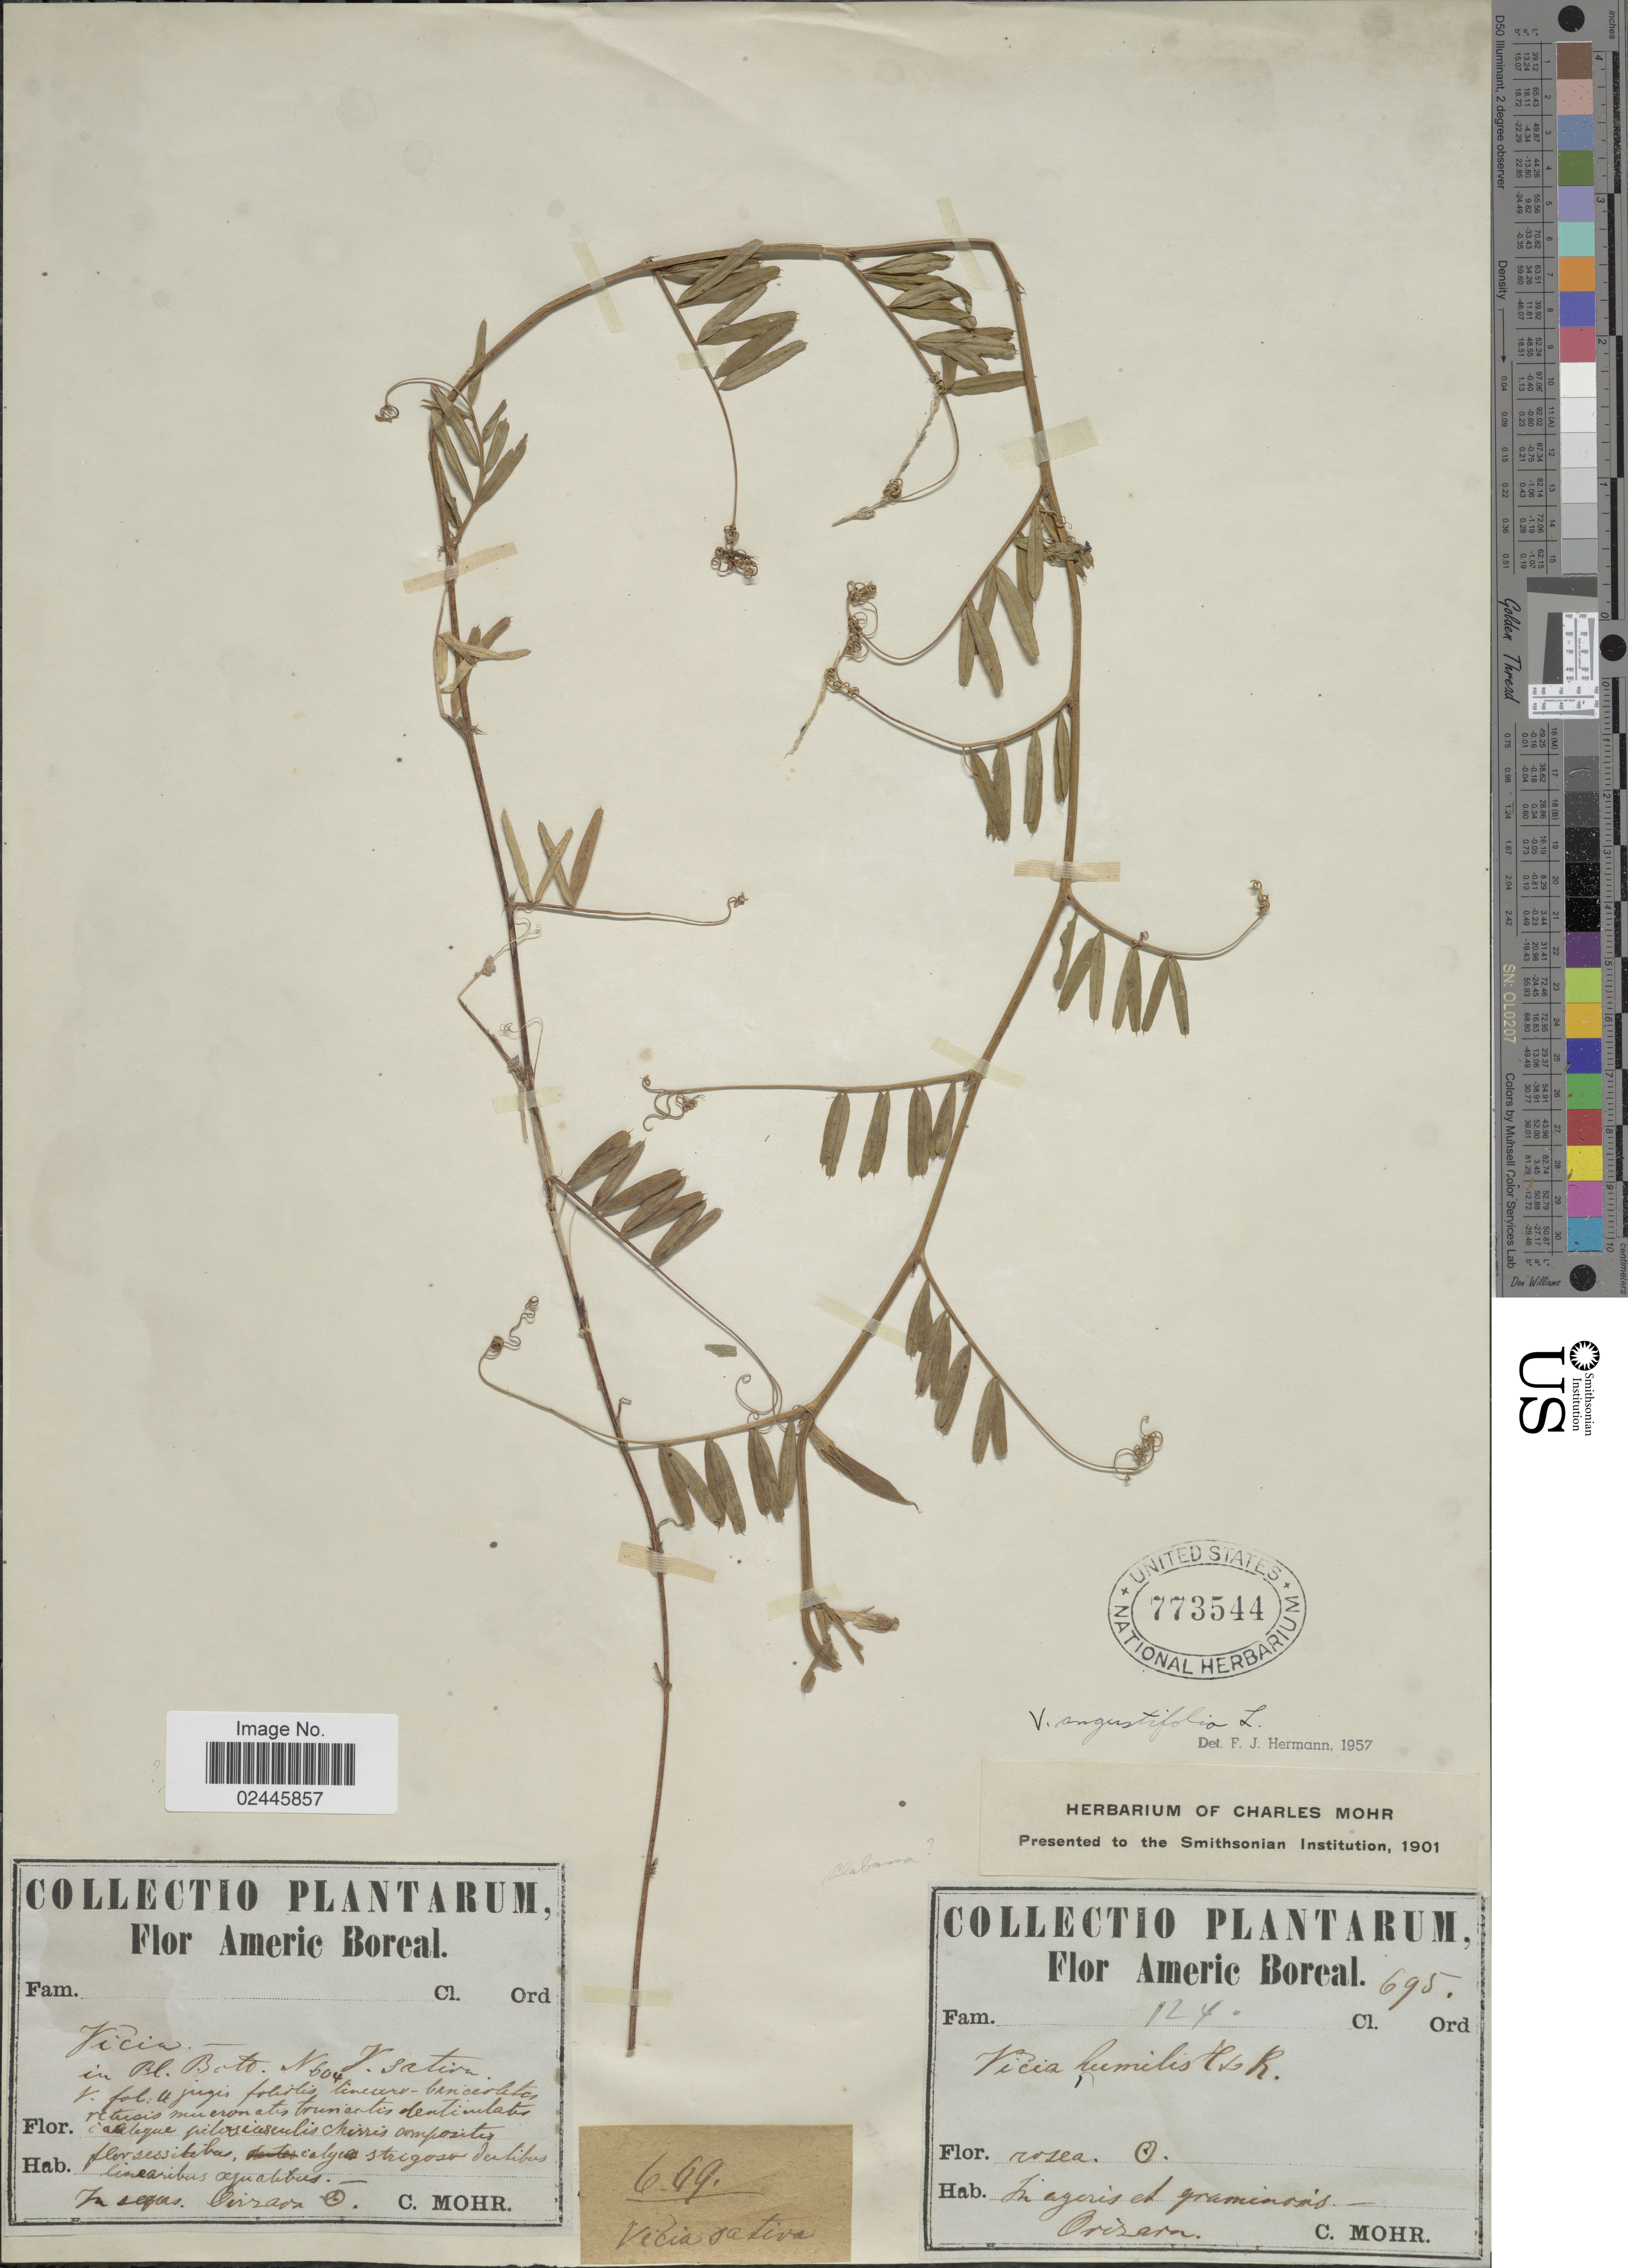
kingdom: Plantae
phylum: Tracheophyta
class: Magnoliopsida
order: Fabales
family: Fabaceae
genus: Vicia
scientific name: Vicia angustifolia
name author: L.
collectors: Mohr, C. T. (herbarium)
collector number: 124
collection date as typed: Transcribed d/m/y: /6/69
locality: Americ Boreal. In ageris et graminosis, Orizava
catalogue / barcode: US 773544